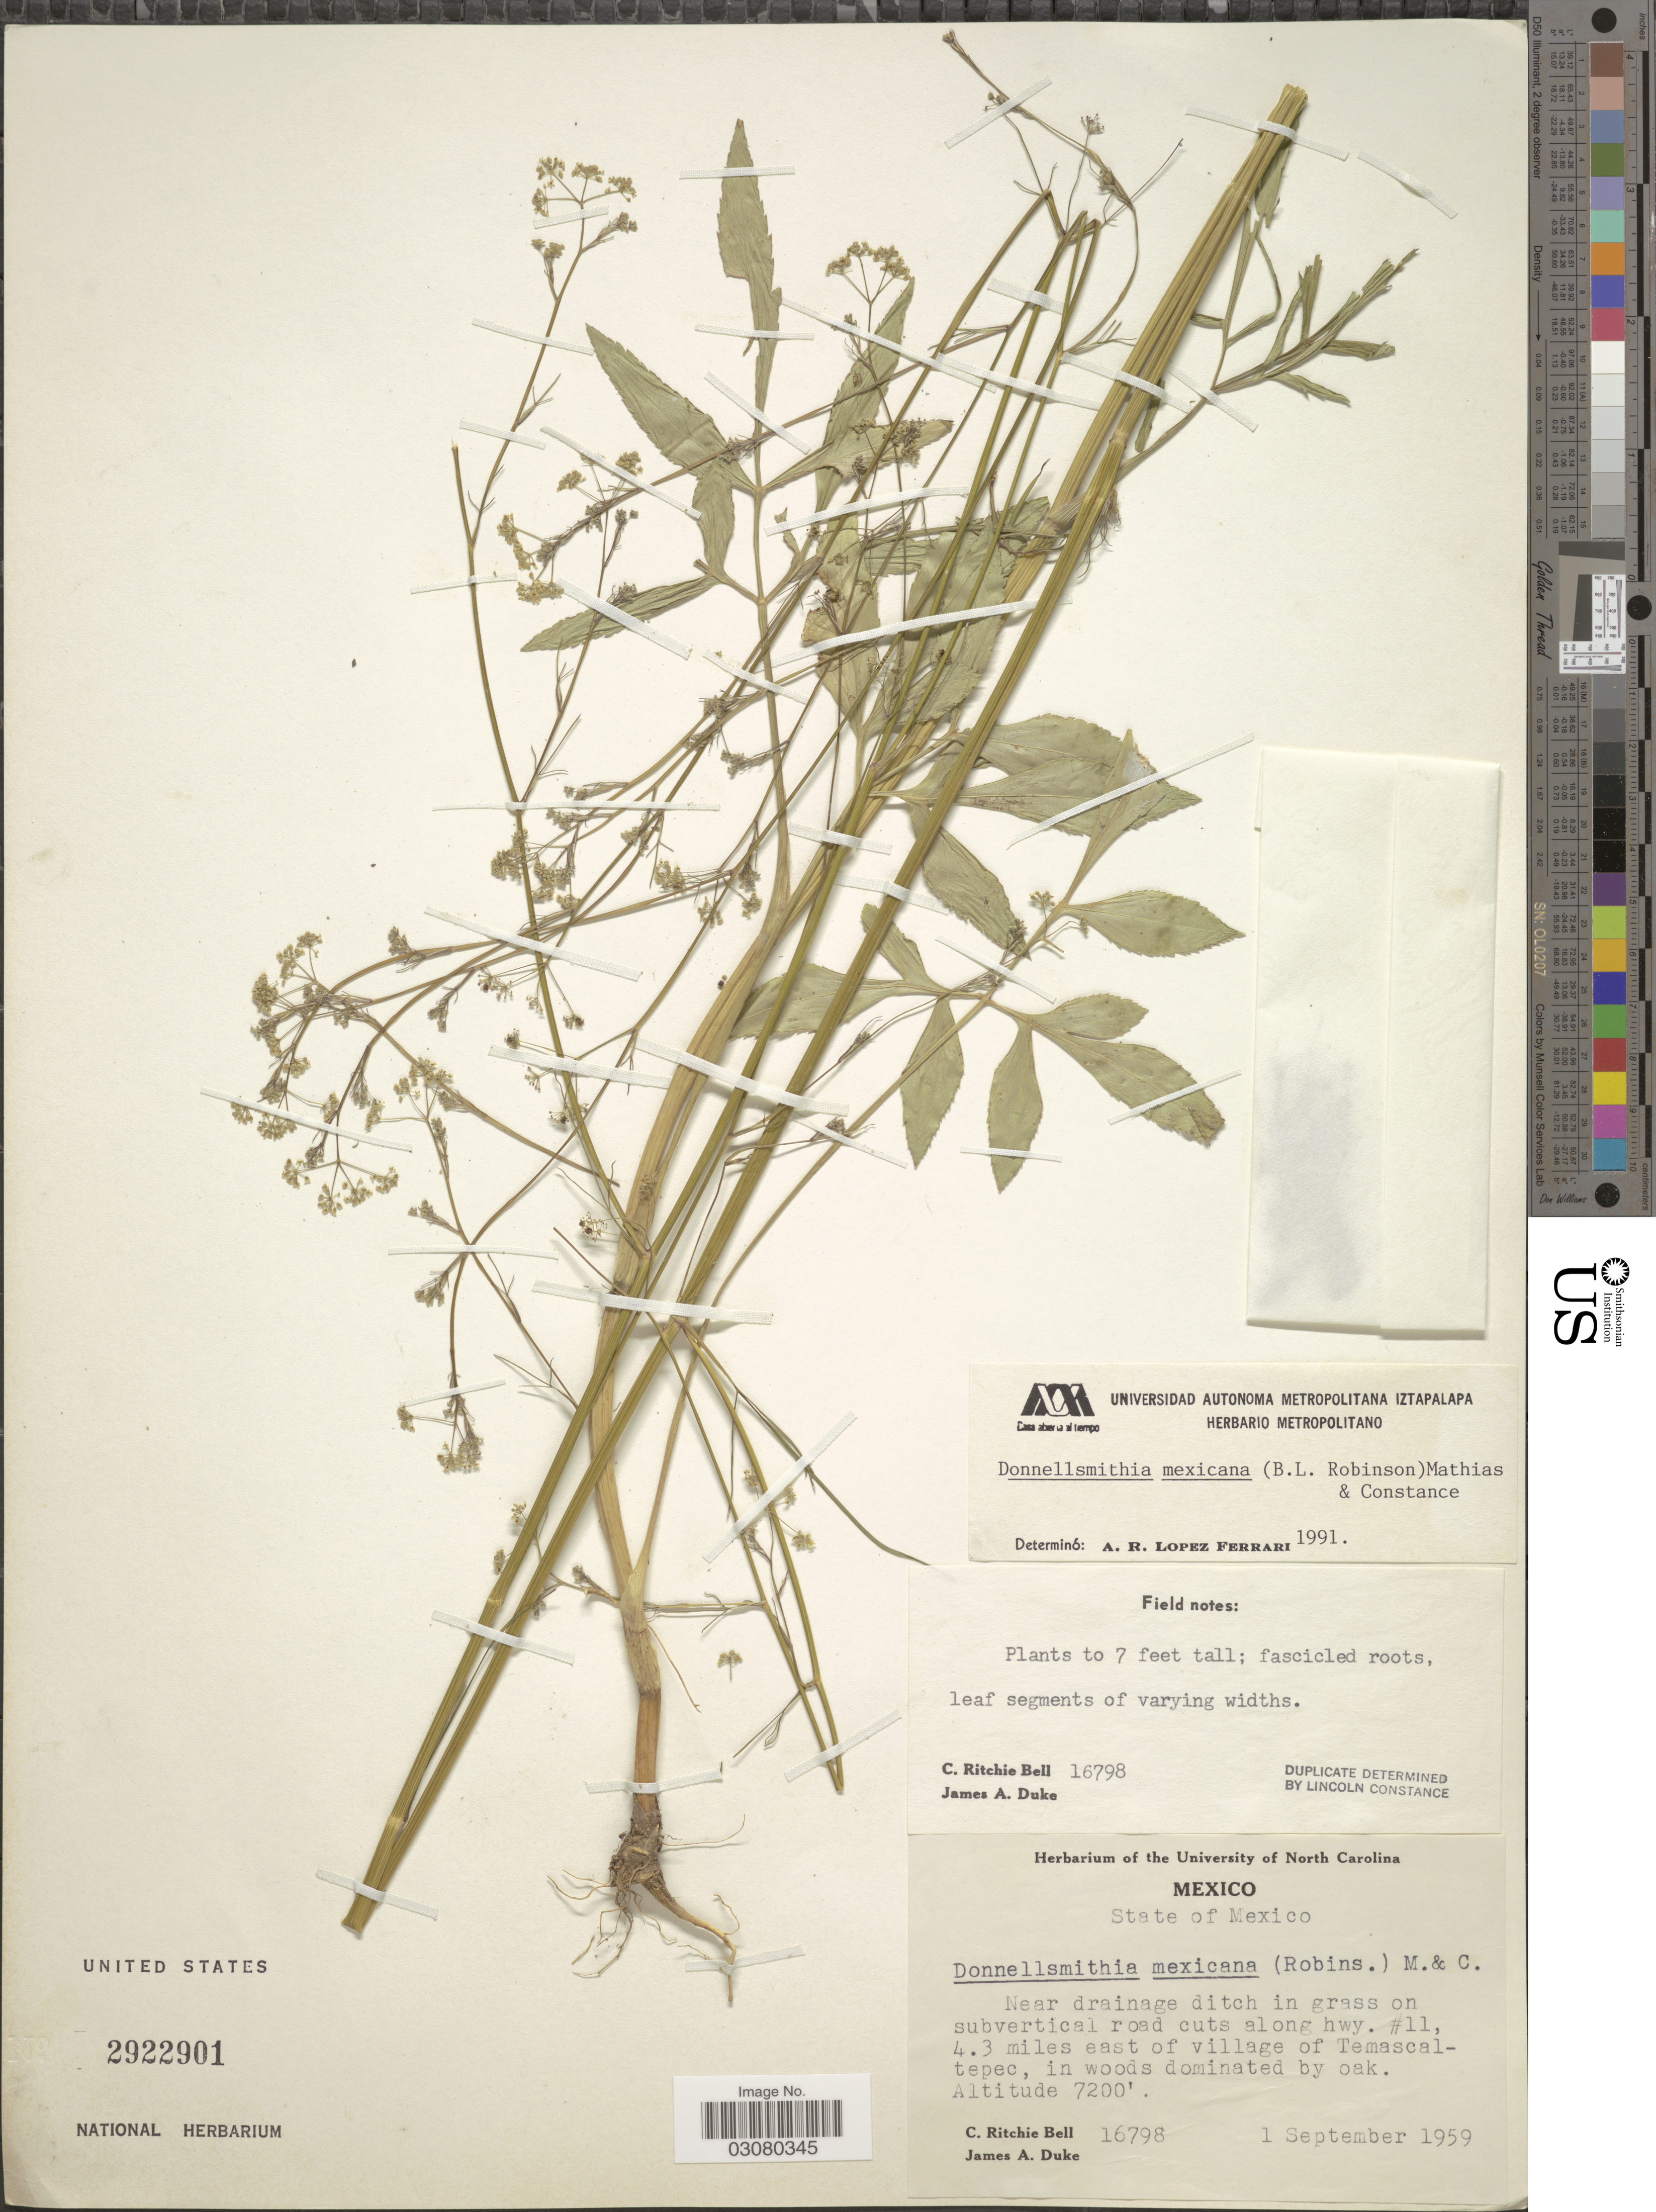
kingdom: Plantae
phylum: Tracheophyta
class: Magnoliopsida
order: Apiales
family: Apiaceae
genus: Donnellsmithia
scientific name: Donnellsmithia mexicana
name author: (B.L. Rob.) Mathias & Constance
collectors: C. R. Bell & J. A. Duke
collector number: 16798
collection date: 1959-09-01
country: Mexico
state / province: México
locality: Near drainage ditch in grass on subvertical cuts along hwy. #11, 4.3 miles east of village of Temascaltepec, in woods dominated by oak.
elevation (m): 2195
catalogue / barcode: US 2922901